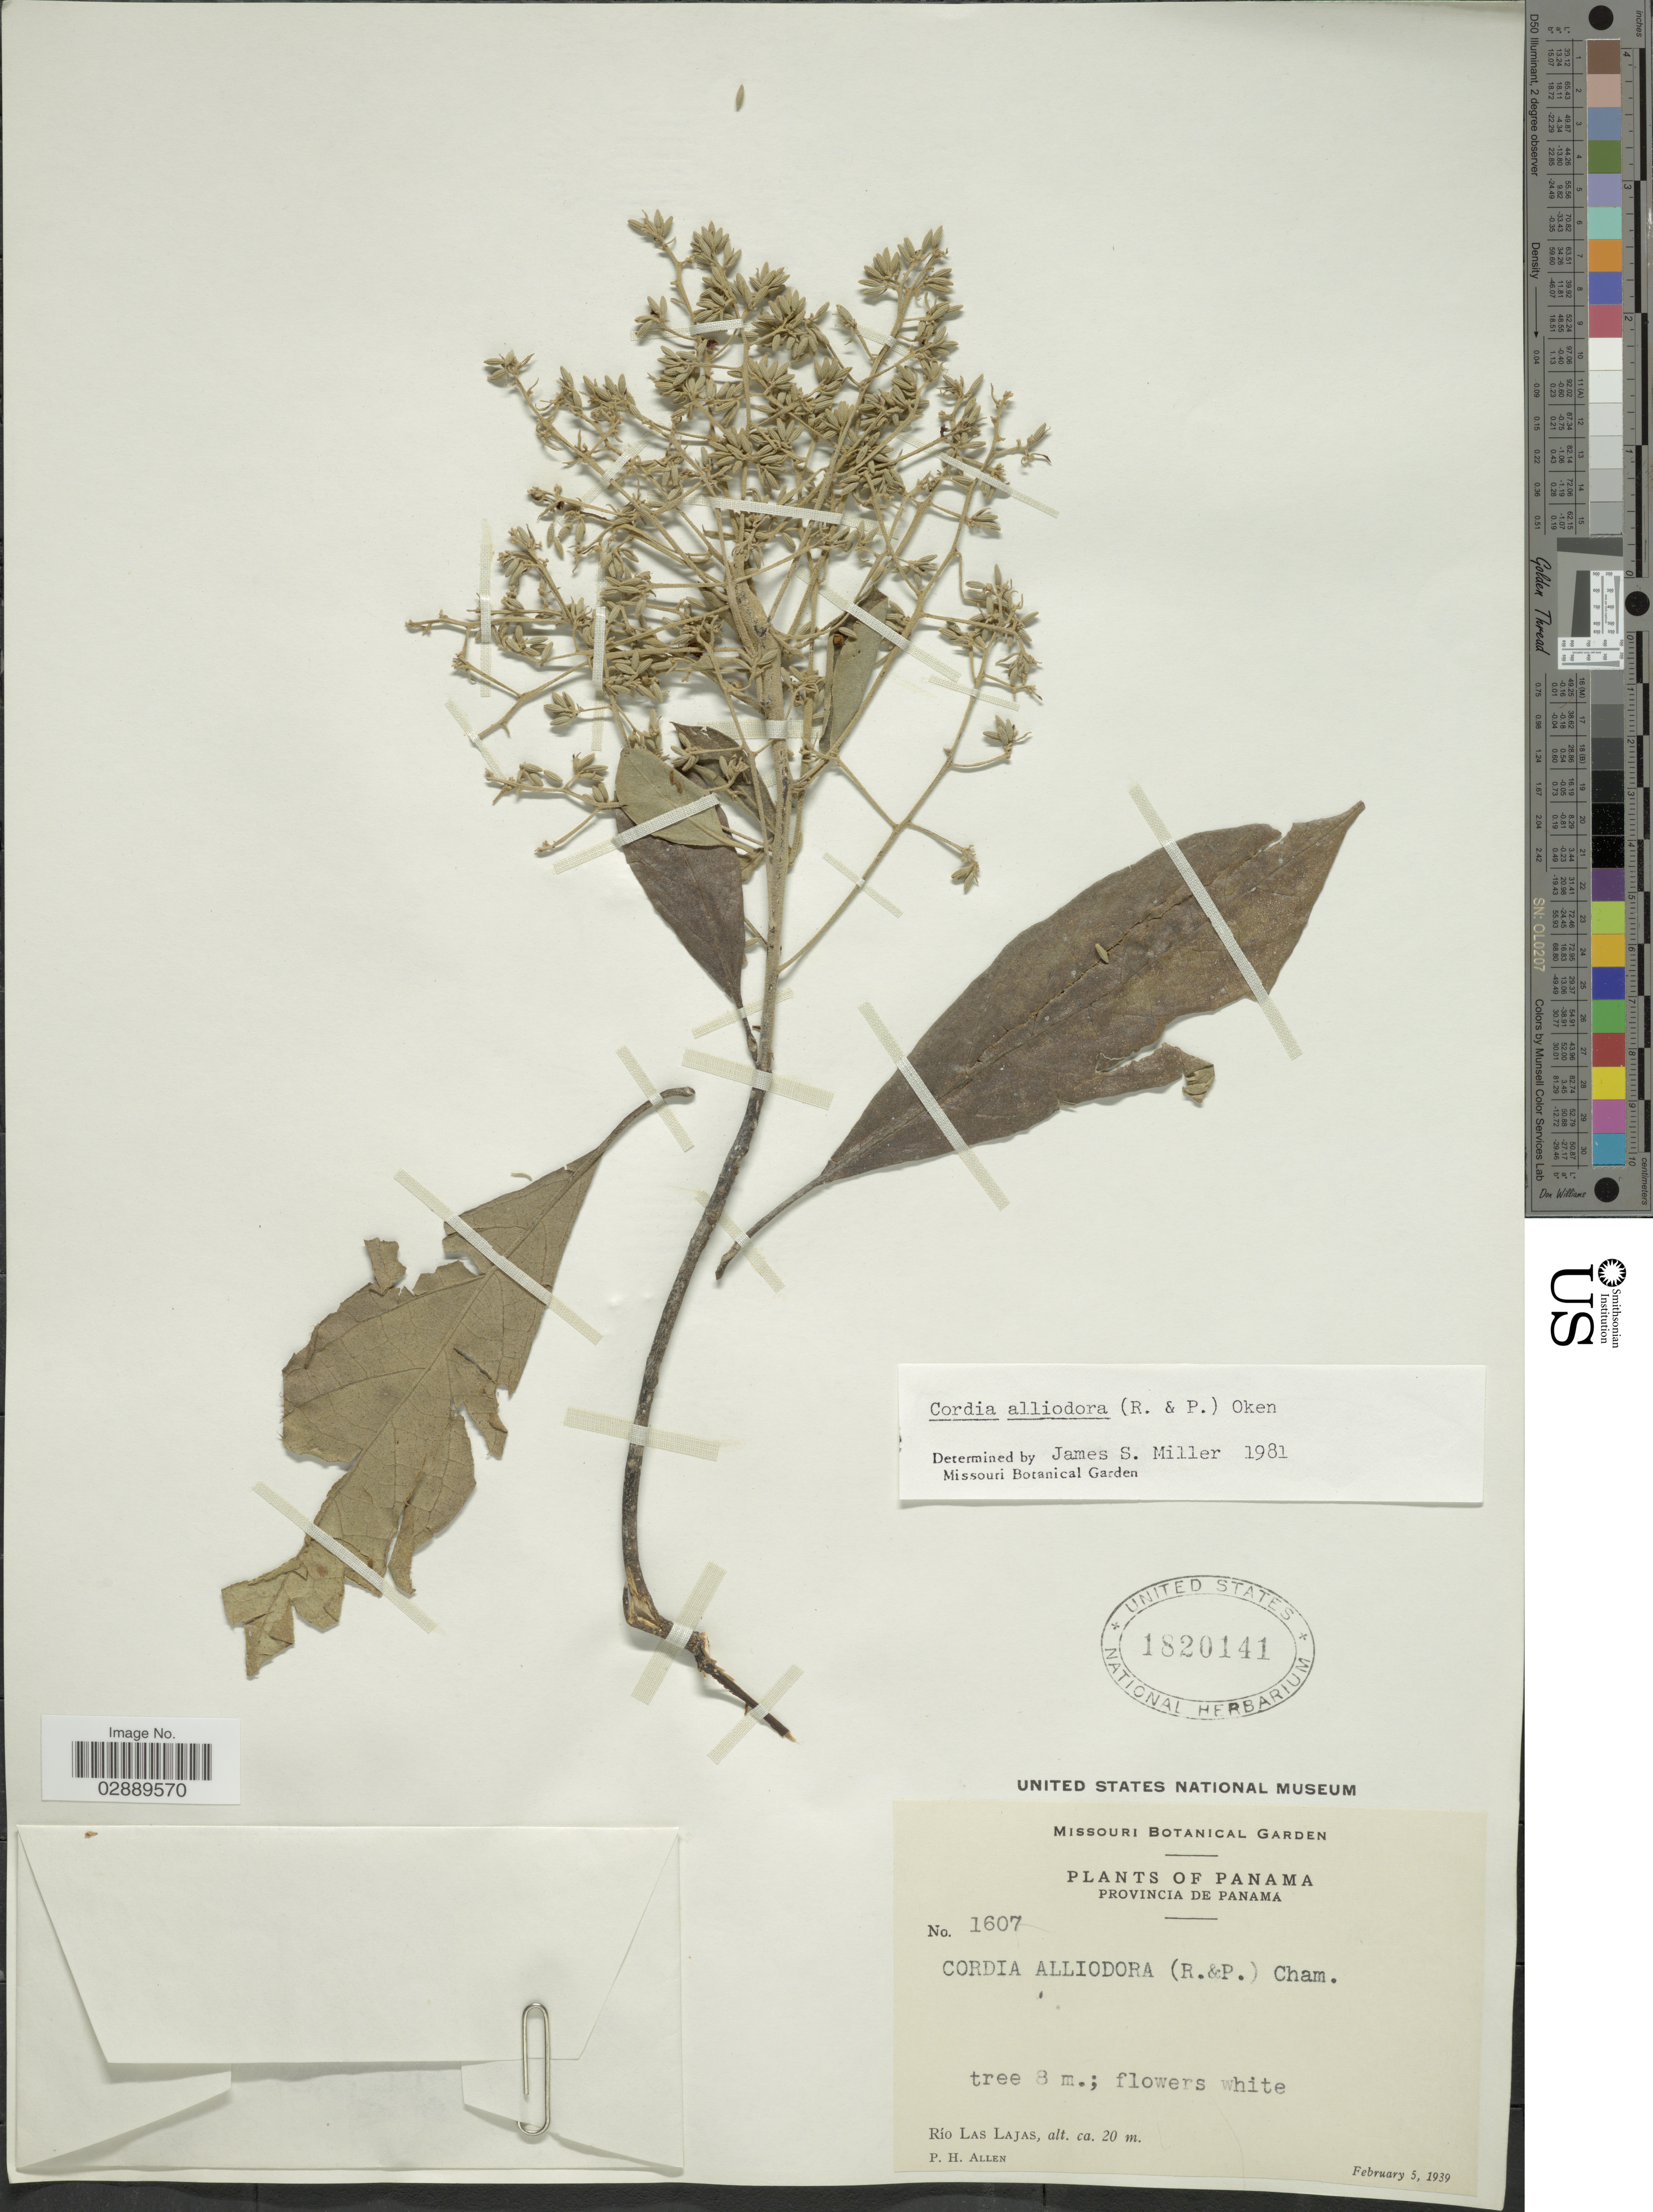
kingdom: Plantae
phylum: Tracheophyta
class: Magnoliopsida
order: Boraginales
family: Cordiaceae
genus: Cordia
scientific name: Cordia alliodora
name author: (Ruiz & Pav.) Oken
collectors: P. H. Allen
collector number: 1607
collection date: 1939-02-05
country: Panama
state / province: Panamá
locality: Río Las Lajas.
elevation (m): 20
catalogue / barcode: US 1820141